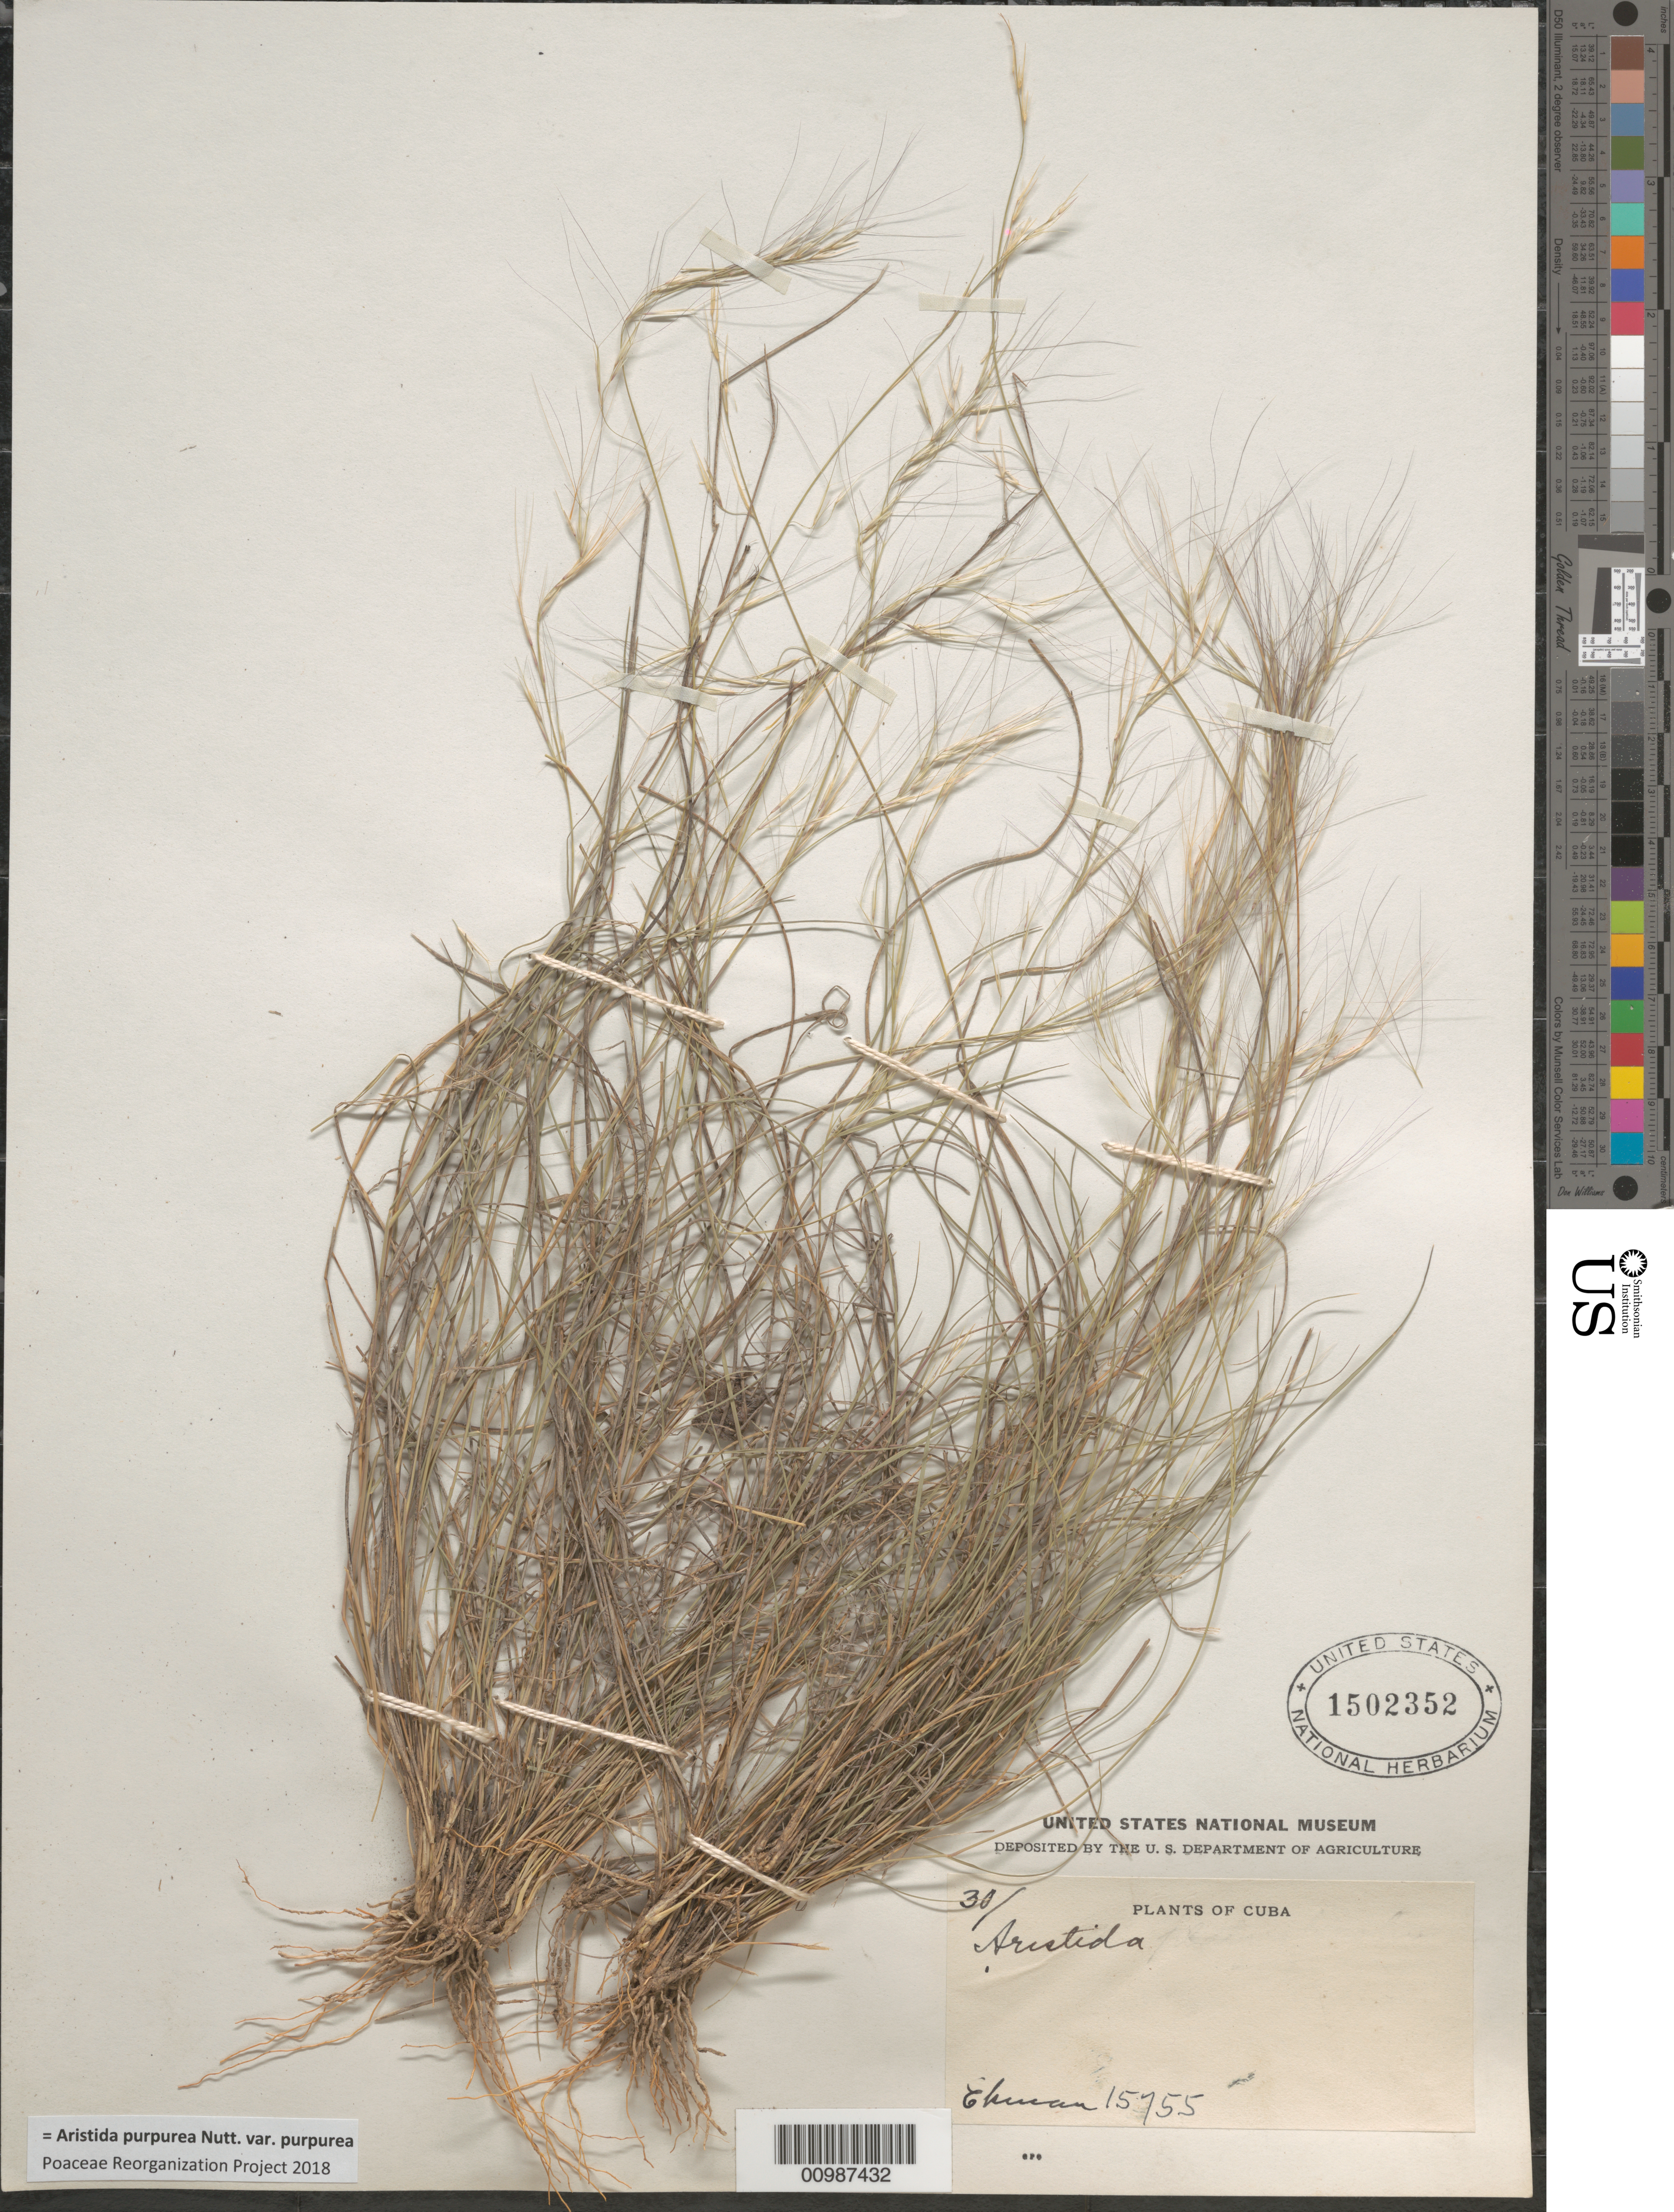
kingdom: Plantae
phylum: Tracheophyta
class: Liliopsida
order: Poales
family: Poaceae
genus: Aristida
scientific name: Aristida purpurea var. purpurea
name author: Nutt.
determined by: Poaceae Reorganization Project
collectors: E. L. Ekman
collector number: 15755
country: Cuba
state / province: Guantánamo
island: Cuba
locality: Guantánamo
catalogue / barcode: US 1502352